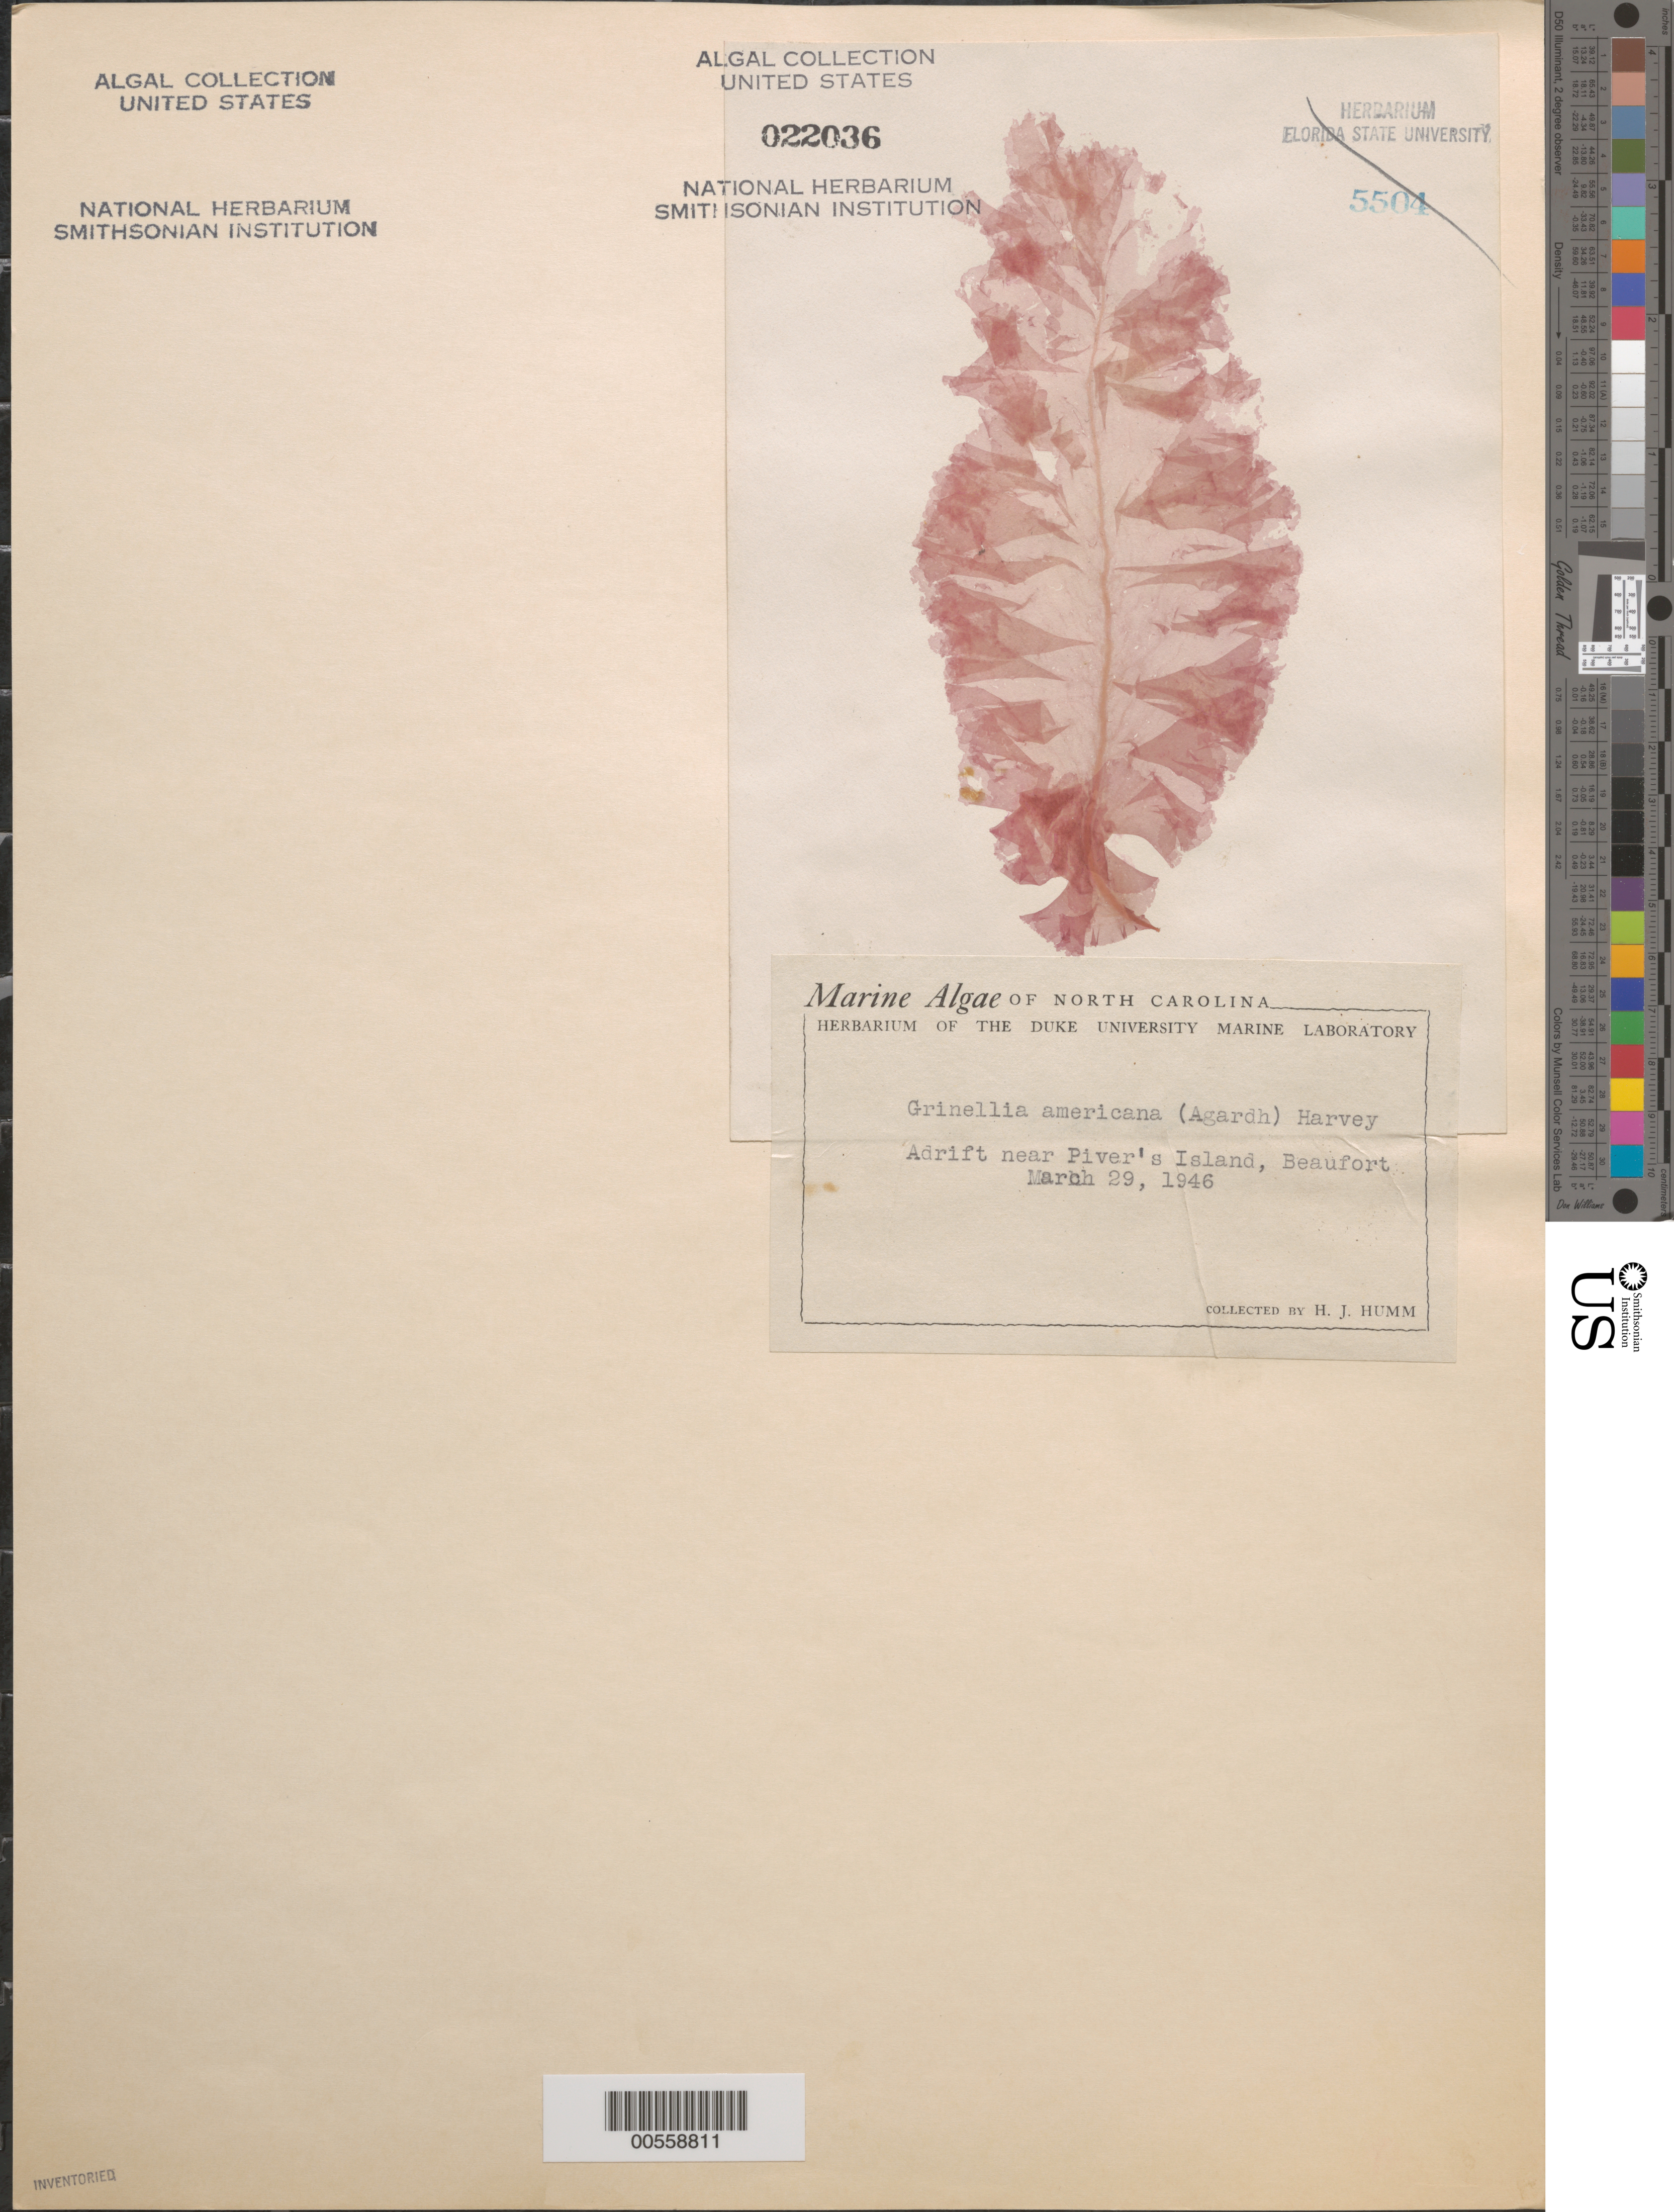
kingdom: Plantae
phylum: Rhodophyta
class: Florideophyceae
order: Ceramiales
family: Delesseriaceae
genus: Grinnellia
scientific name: Grinnellia americana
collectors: H. J. Humm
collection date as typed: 29 Mar 1946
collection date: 1946-03-29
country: United States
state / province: North Carolina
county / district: Carteret County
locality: Beaufort, near Piver's Island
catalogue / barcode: US 22036